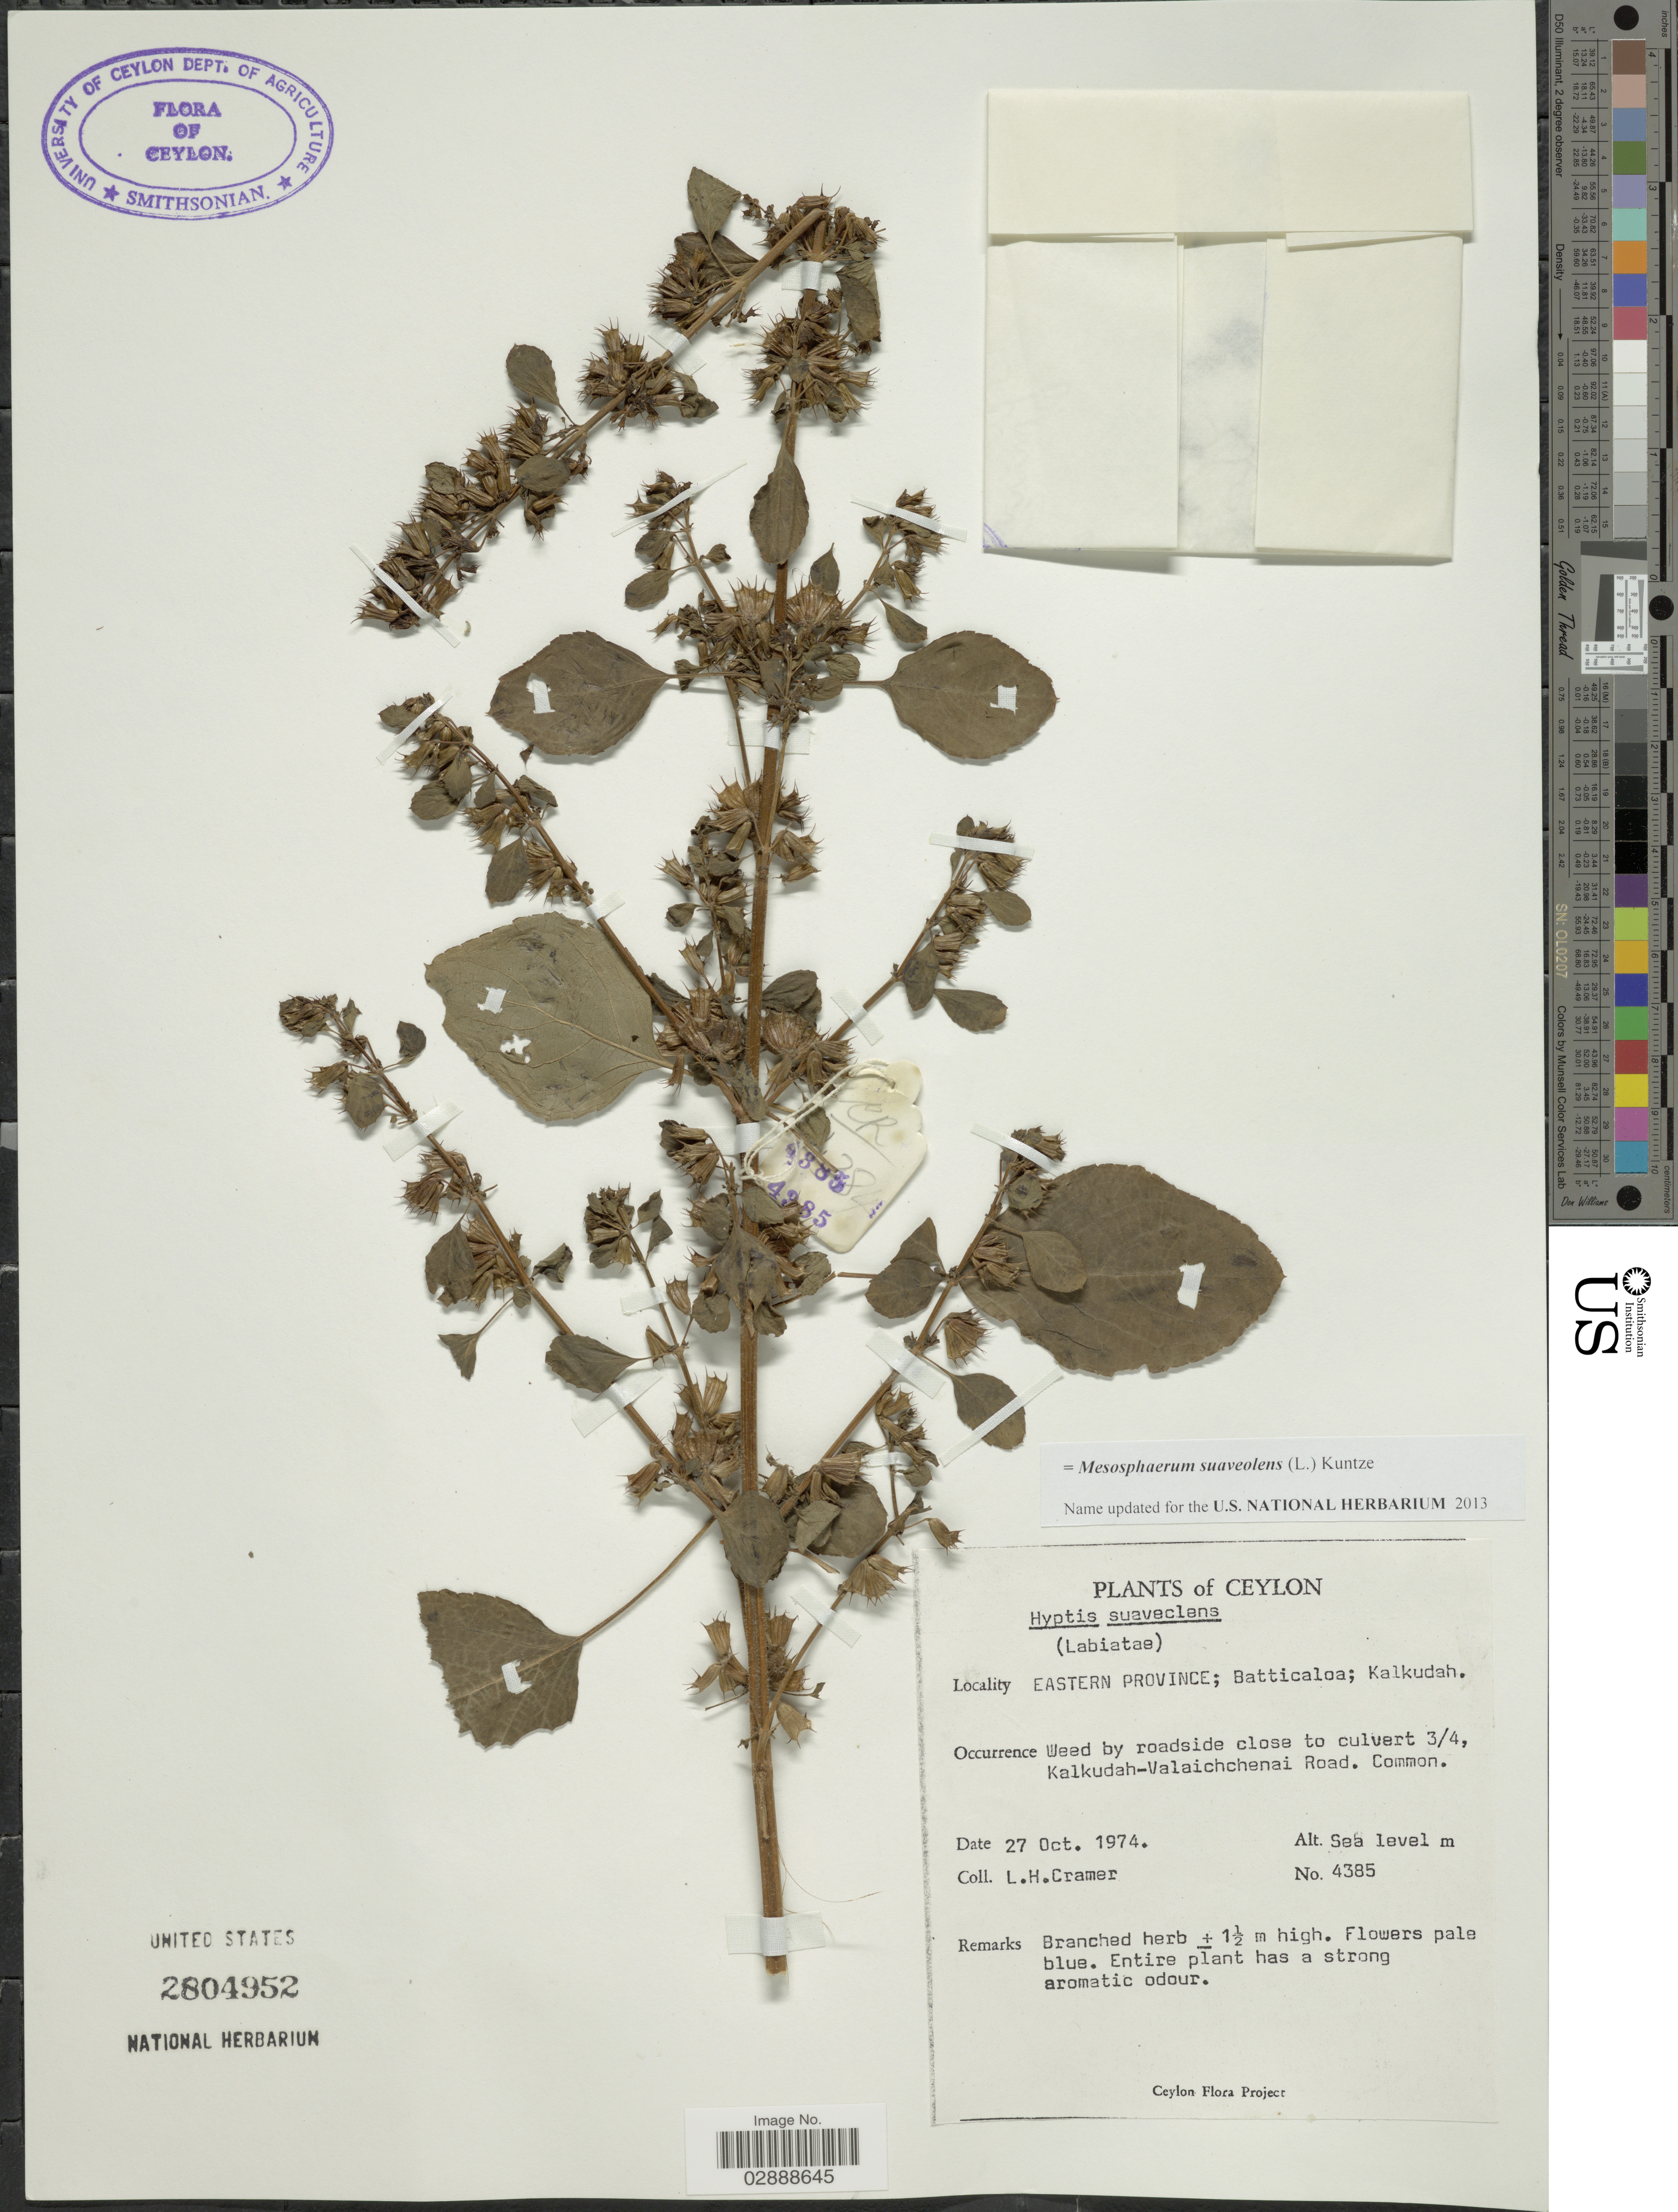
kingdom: Plantae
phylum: Tracheophyta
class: Magnoliopsida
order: Lamiales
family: Lamiaceae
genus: Mesosphaerum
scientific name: Mesosphaerum suaveolens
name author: (L.) Kuntze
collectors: L. H. Cramer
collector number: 4385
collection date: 1974-10-27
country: Sri Lanka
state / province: Eastern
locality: Ceylon, Batticaloa; Kalkudah, Weed by roadside close to culvert 3/4, Kalkudah-Valaichchenai Road.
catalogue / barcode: US 2804952